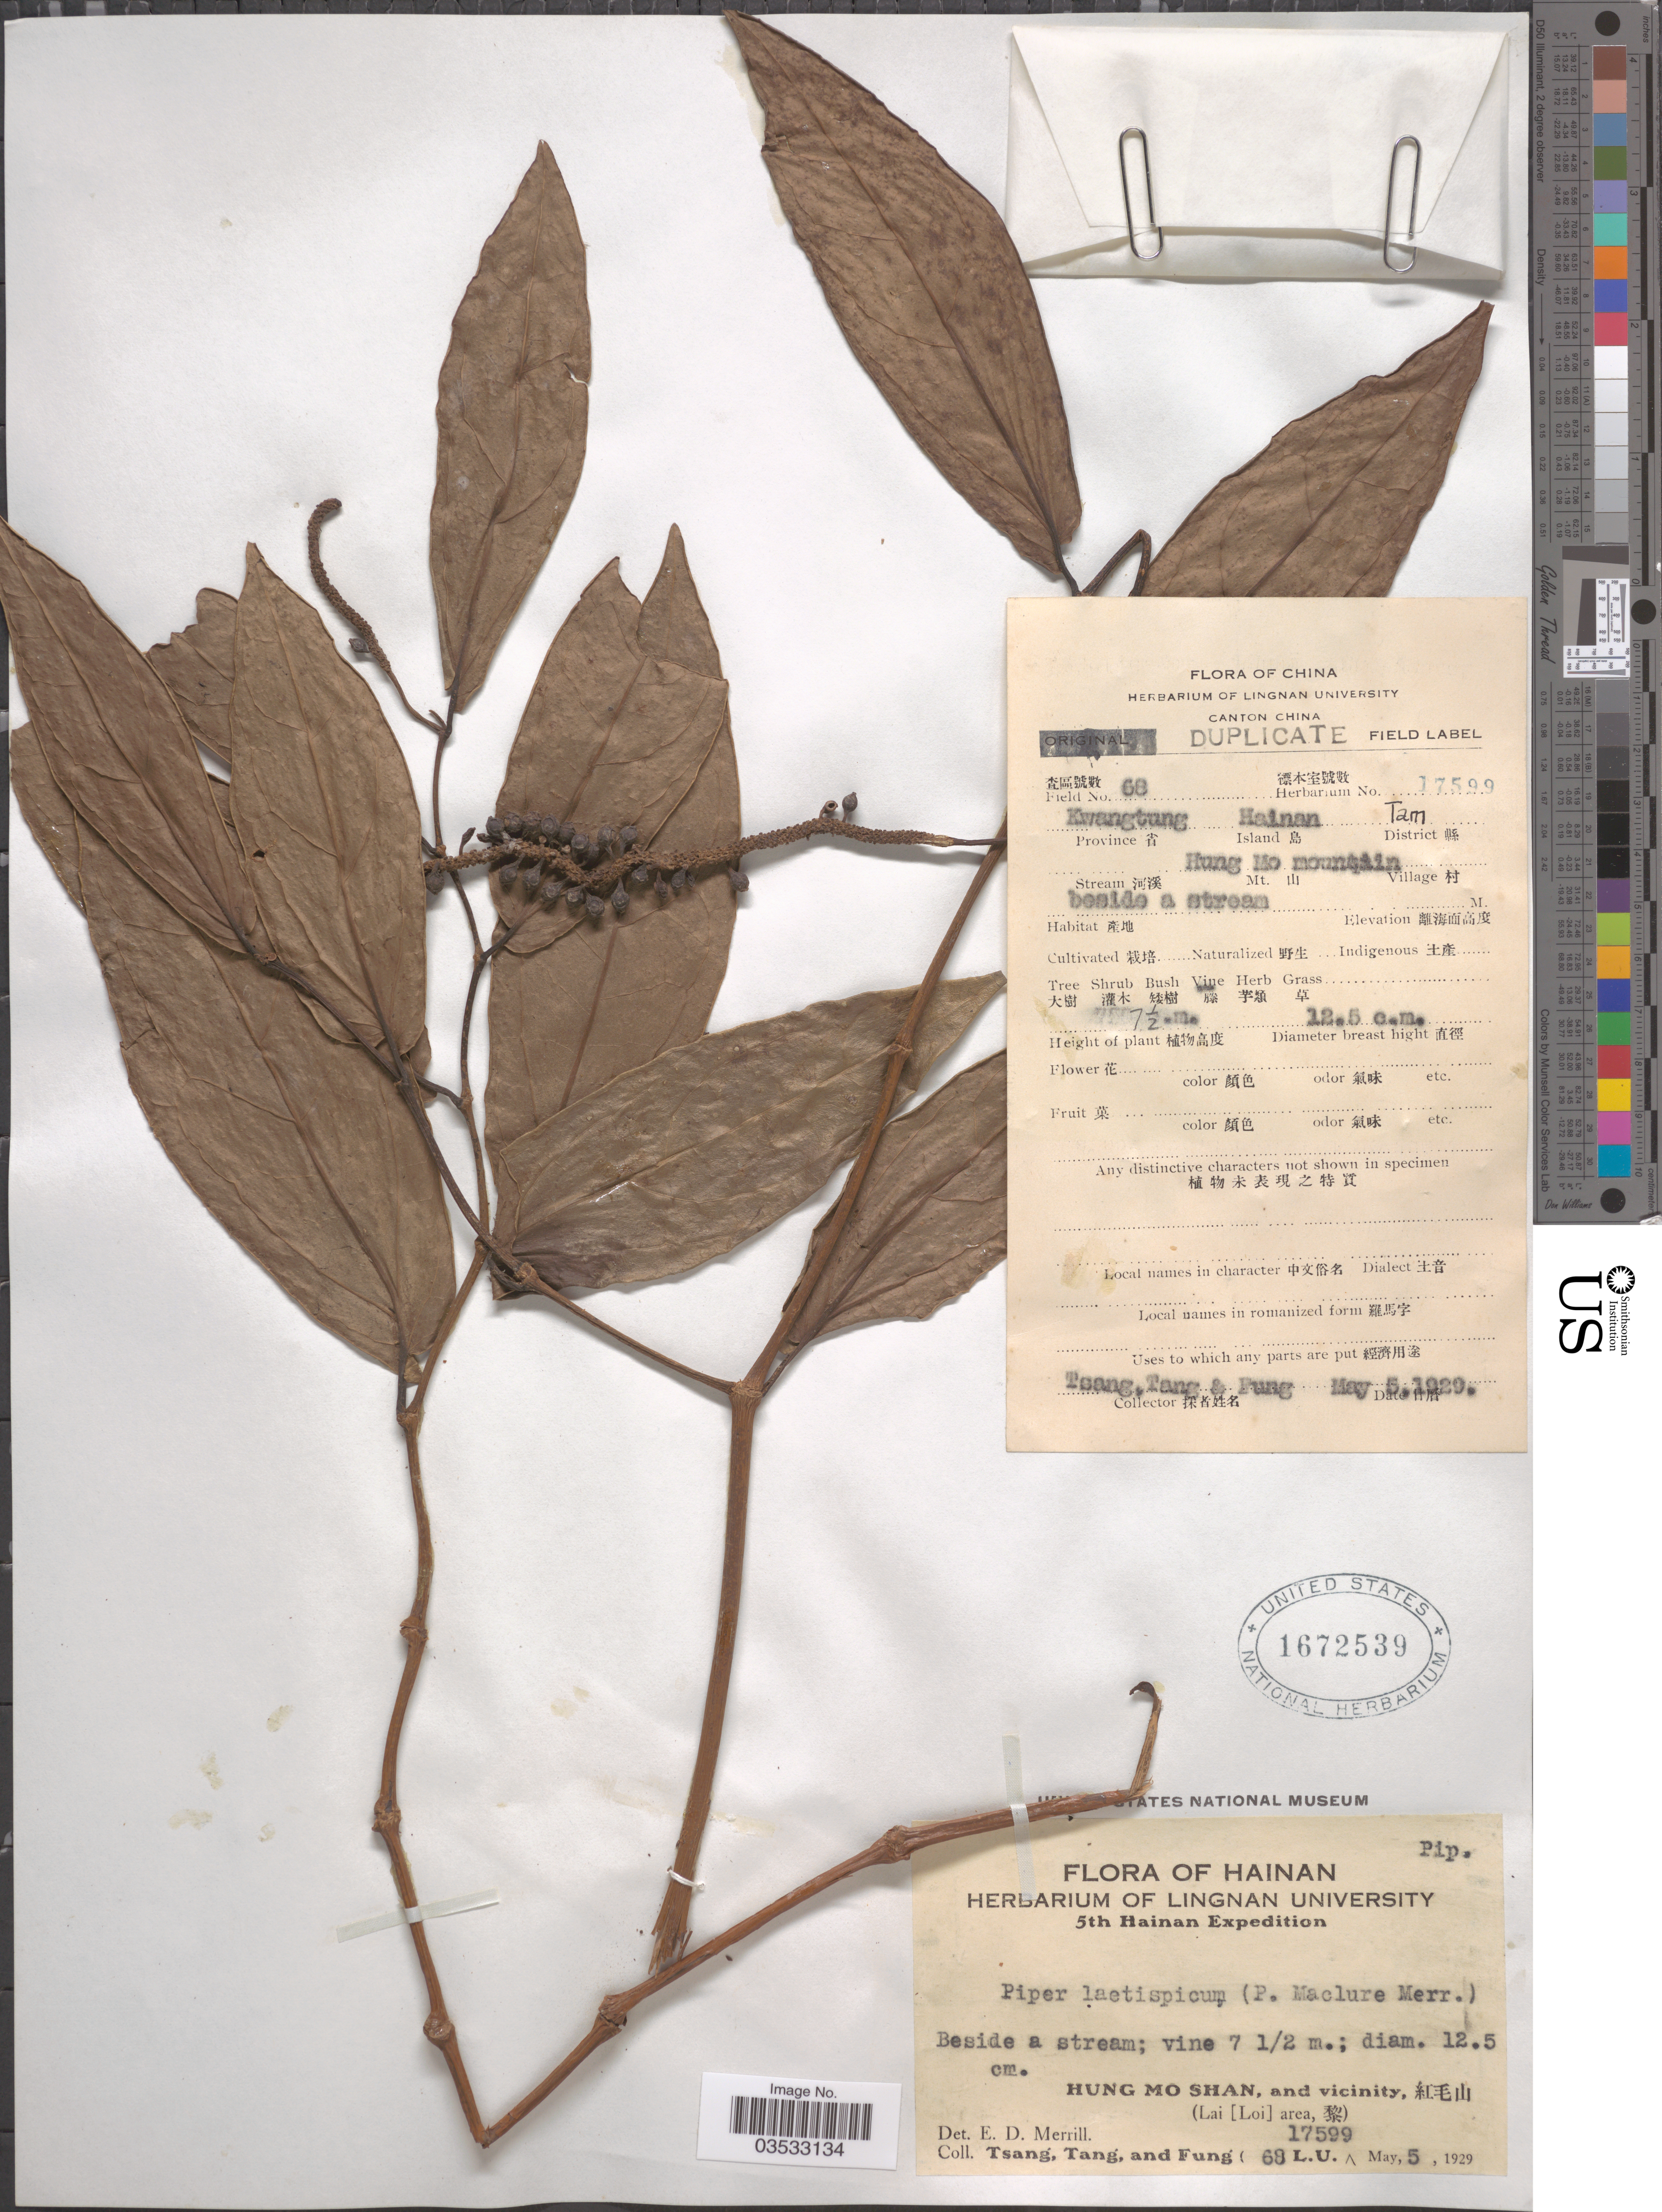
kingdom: Plantae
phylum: Tracheophyta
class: Magnoliopsida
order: Piperales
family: Piperaceae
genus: Piper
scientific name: Piper laetispicum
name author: C. DC.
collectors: -. T'sang, -- Tang & Fung, --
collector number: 68L.U.17599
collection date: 1929-05-05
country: China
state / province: Hainan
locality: Hung Mo Shan, and vicinity, X. (Lai [Loi] area, X). Kwangtung Province.[unsure placement]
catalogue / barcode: US 1672539